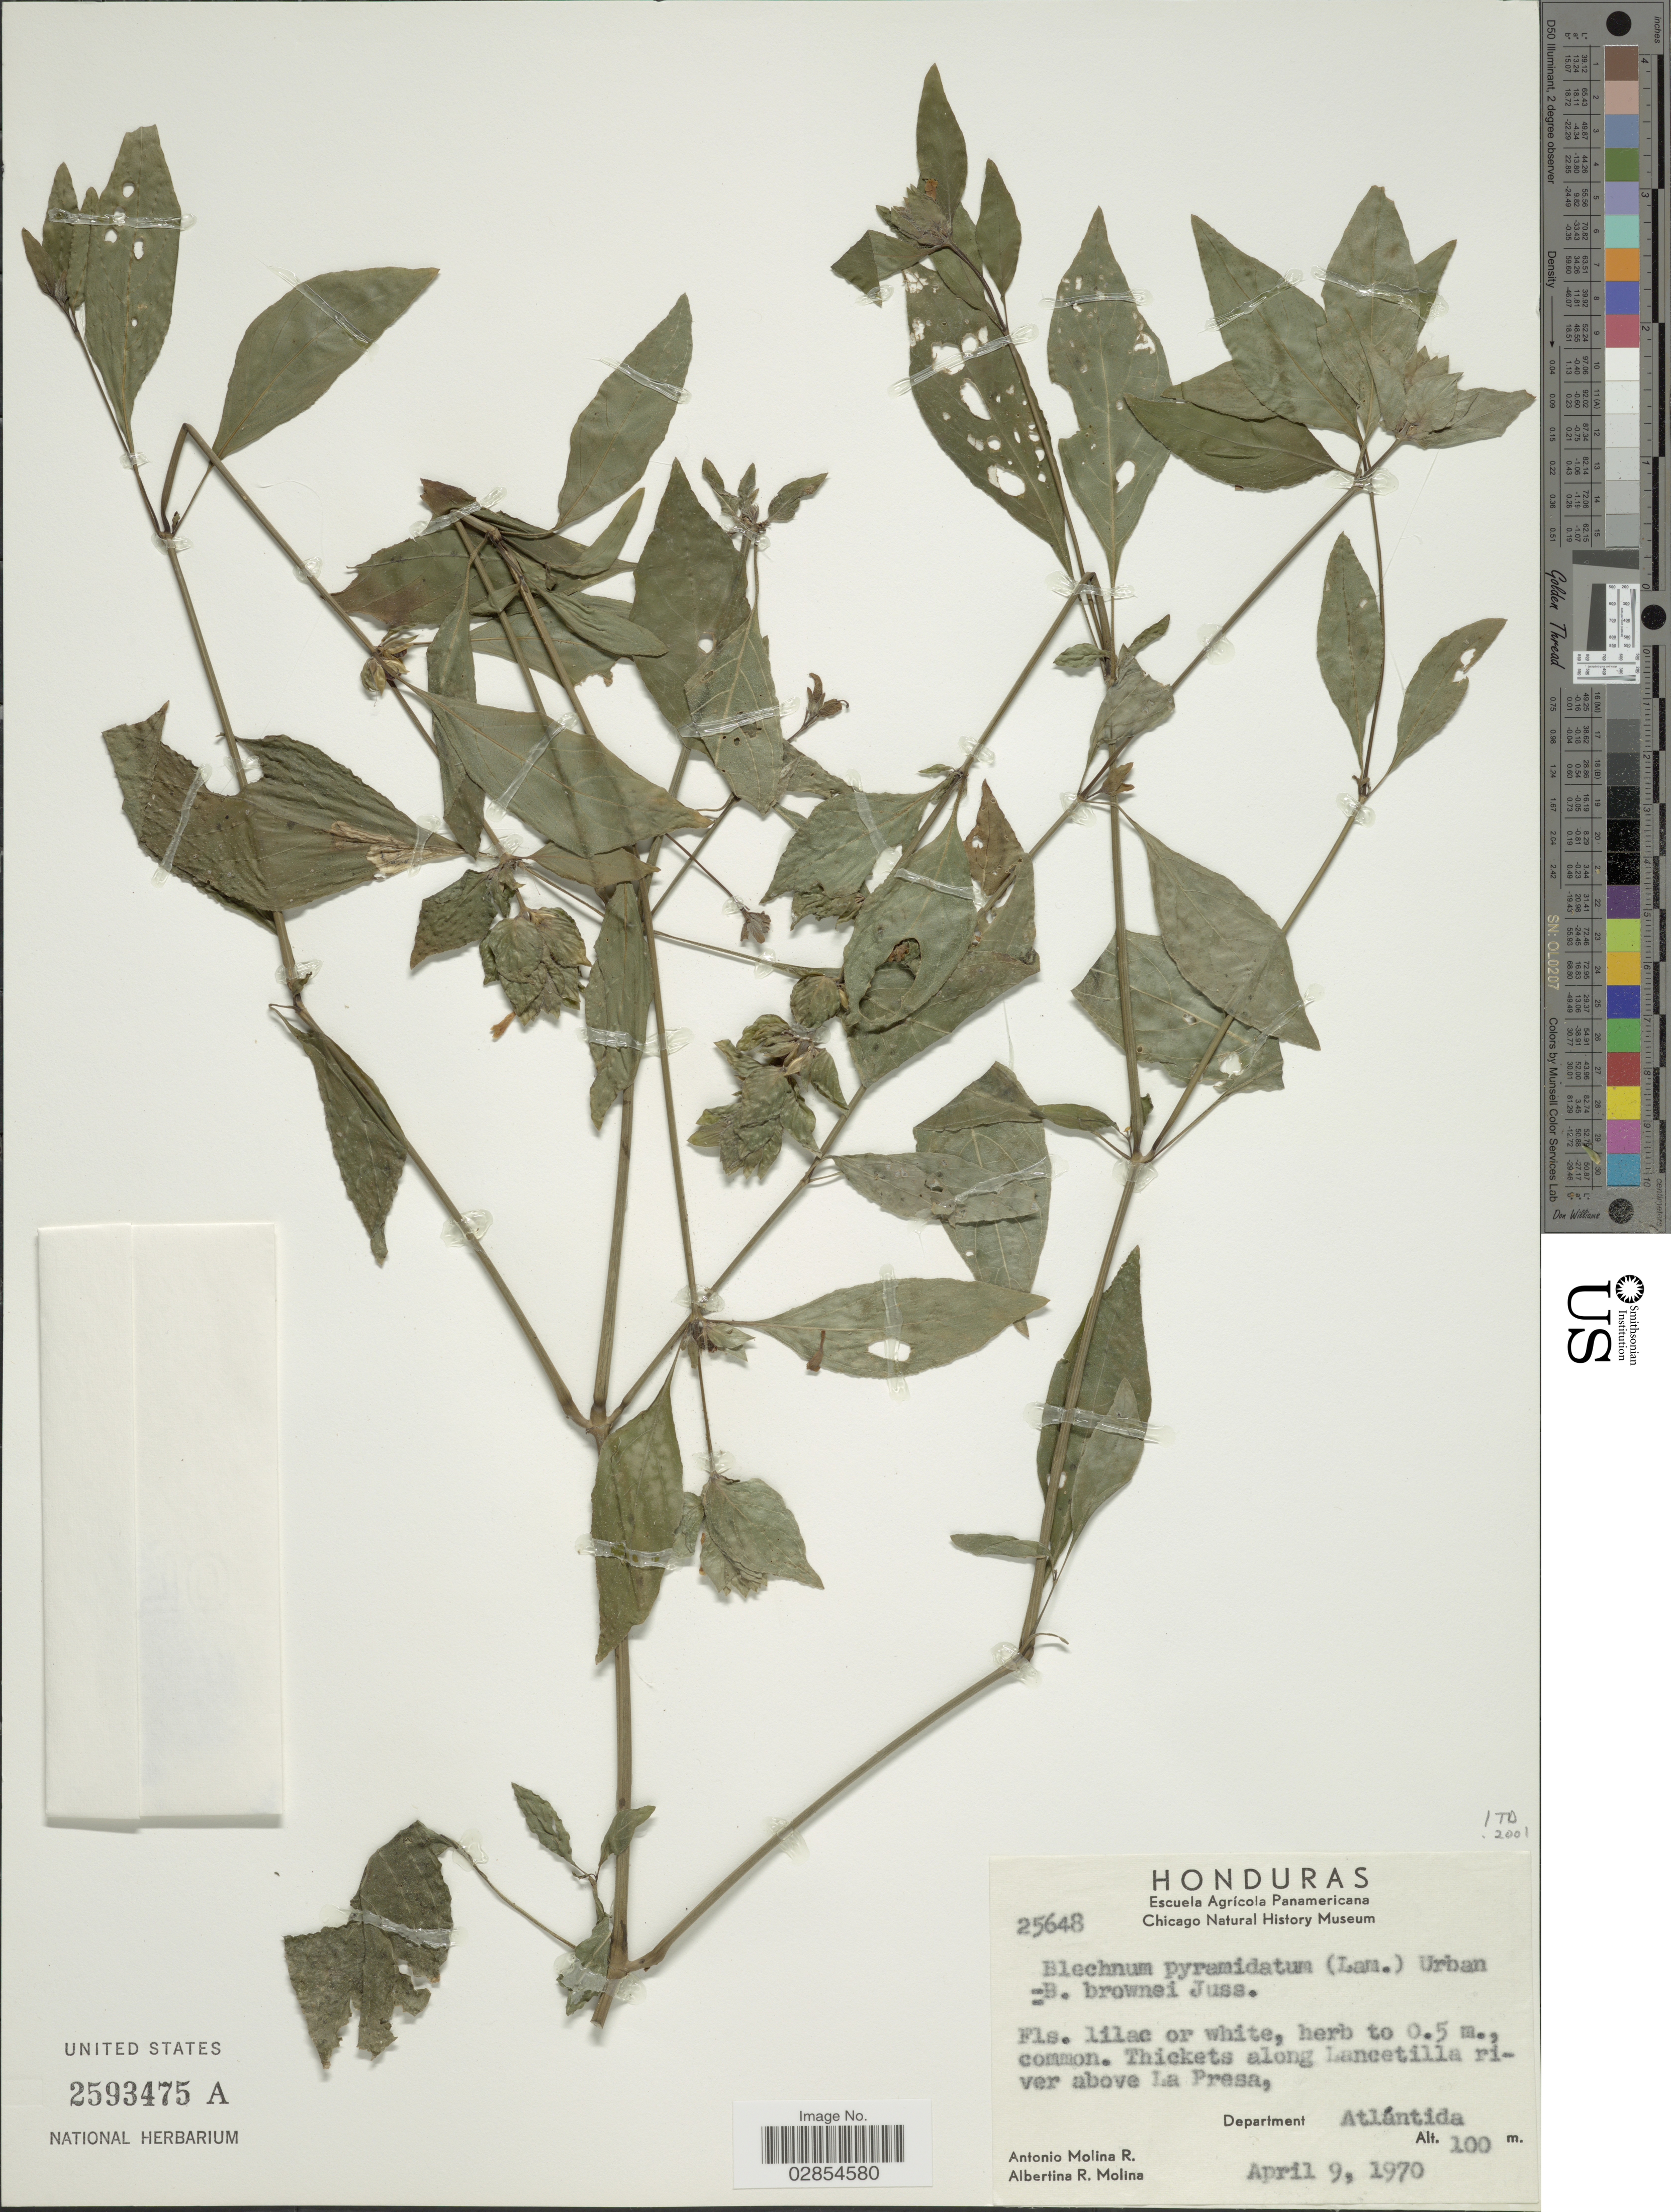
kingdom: Plantae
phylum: Tracheophyta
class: Magnoliopsida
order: Lamiales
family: Acanthaceae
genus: Blechum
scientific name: Blechum pyramidatum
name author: (Lam.) Urb.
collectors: A. Molina R. & A. R. Molina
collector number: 25648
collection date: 1970-04-09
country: Honduras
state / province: Atlántida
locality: Thickets along Lancetilla river above La Presa, Department Atlántida.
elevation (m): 100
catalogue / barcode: US 2593475A